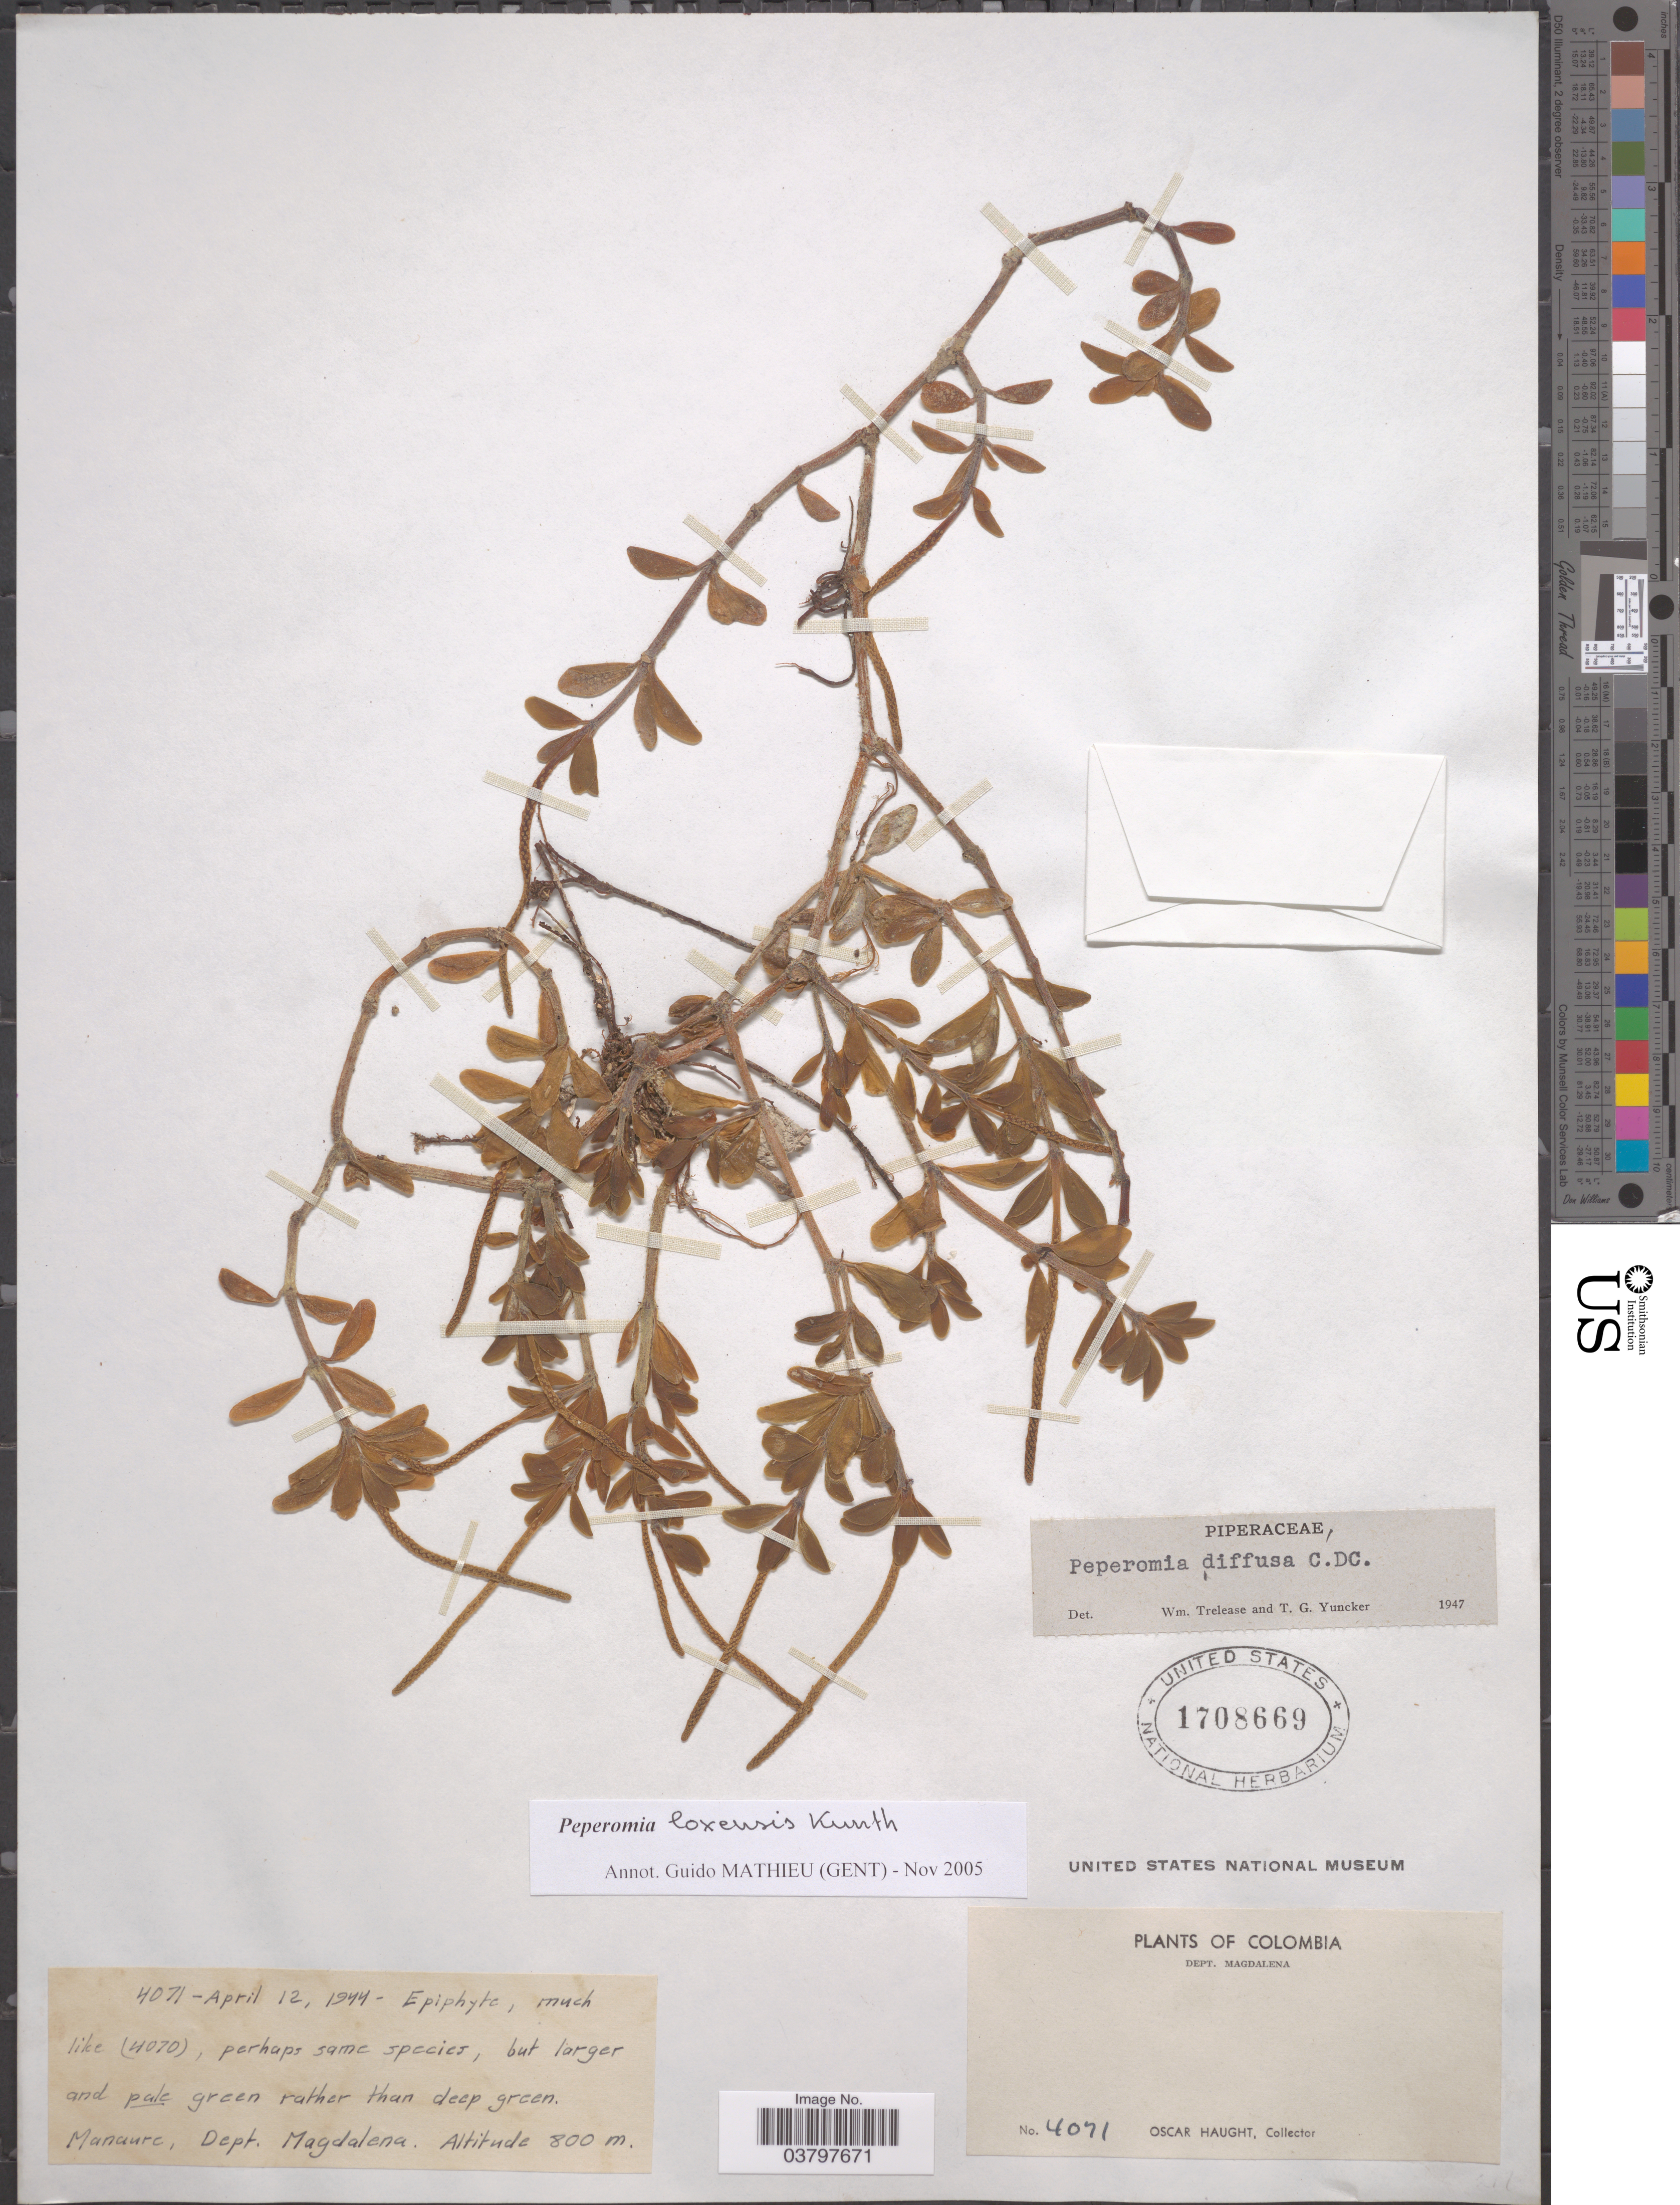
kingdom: Plantae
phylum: Tracheophyta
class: Magnoliopsida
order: Piperales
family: Piperaceae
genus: Peperomia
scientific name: Peperomia loxensis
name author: Kunth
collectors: O. L. Haught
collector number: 4071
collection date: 1944-04-12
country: Colombia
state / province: Magdalena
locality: Dept. Magdalena. Manaure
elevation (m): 800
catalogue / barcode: US 1708669